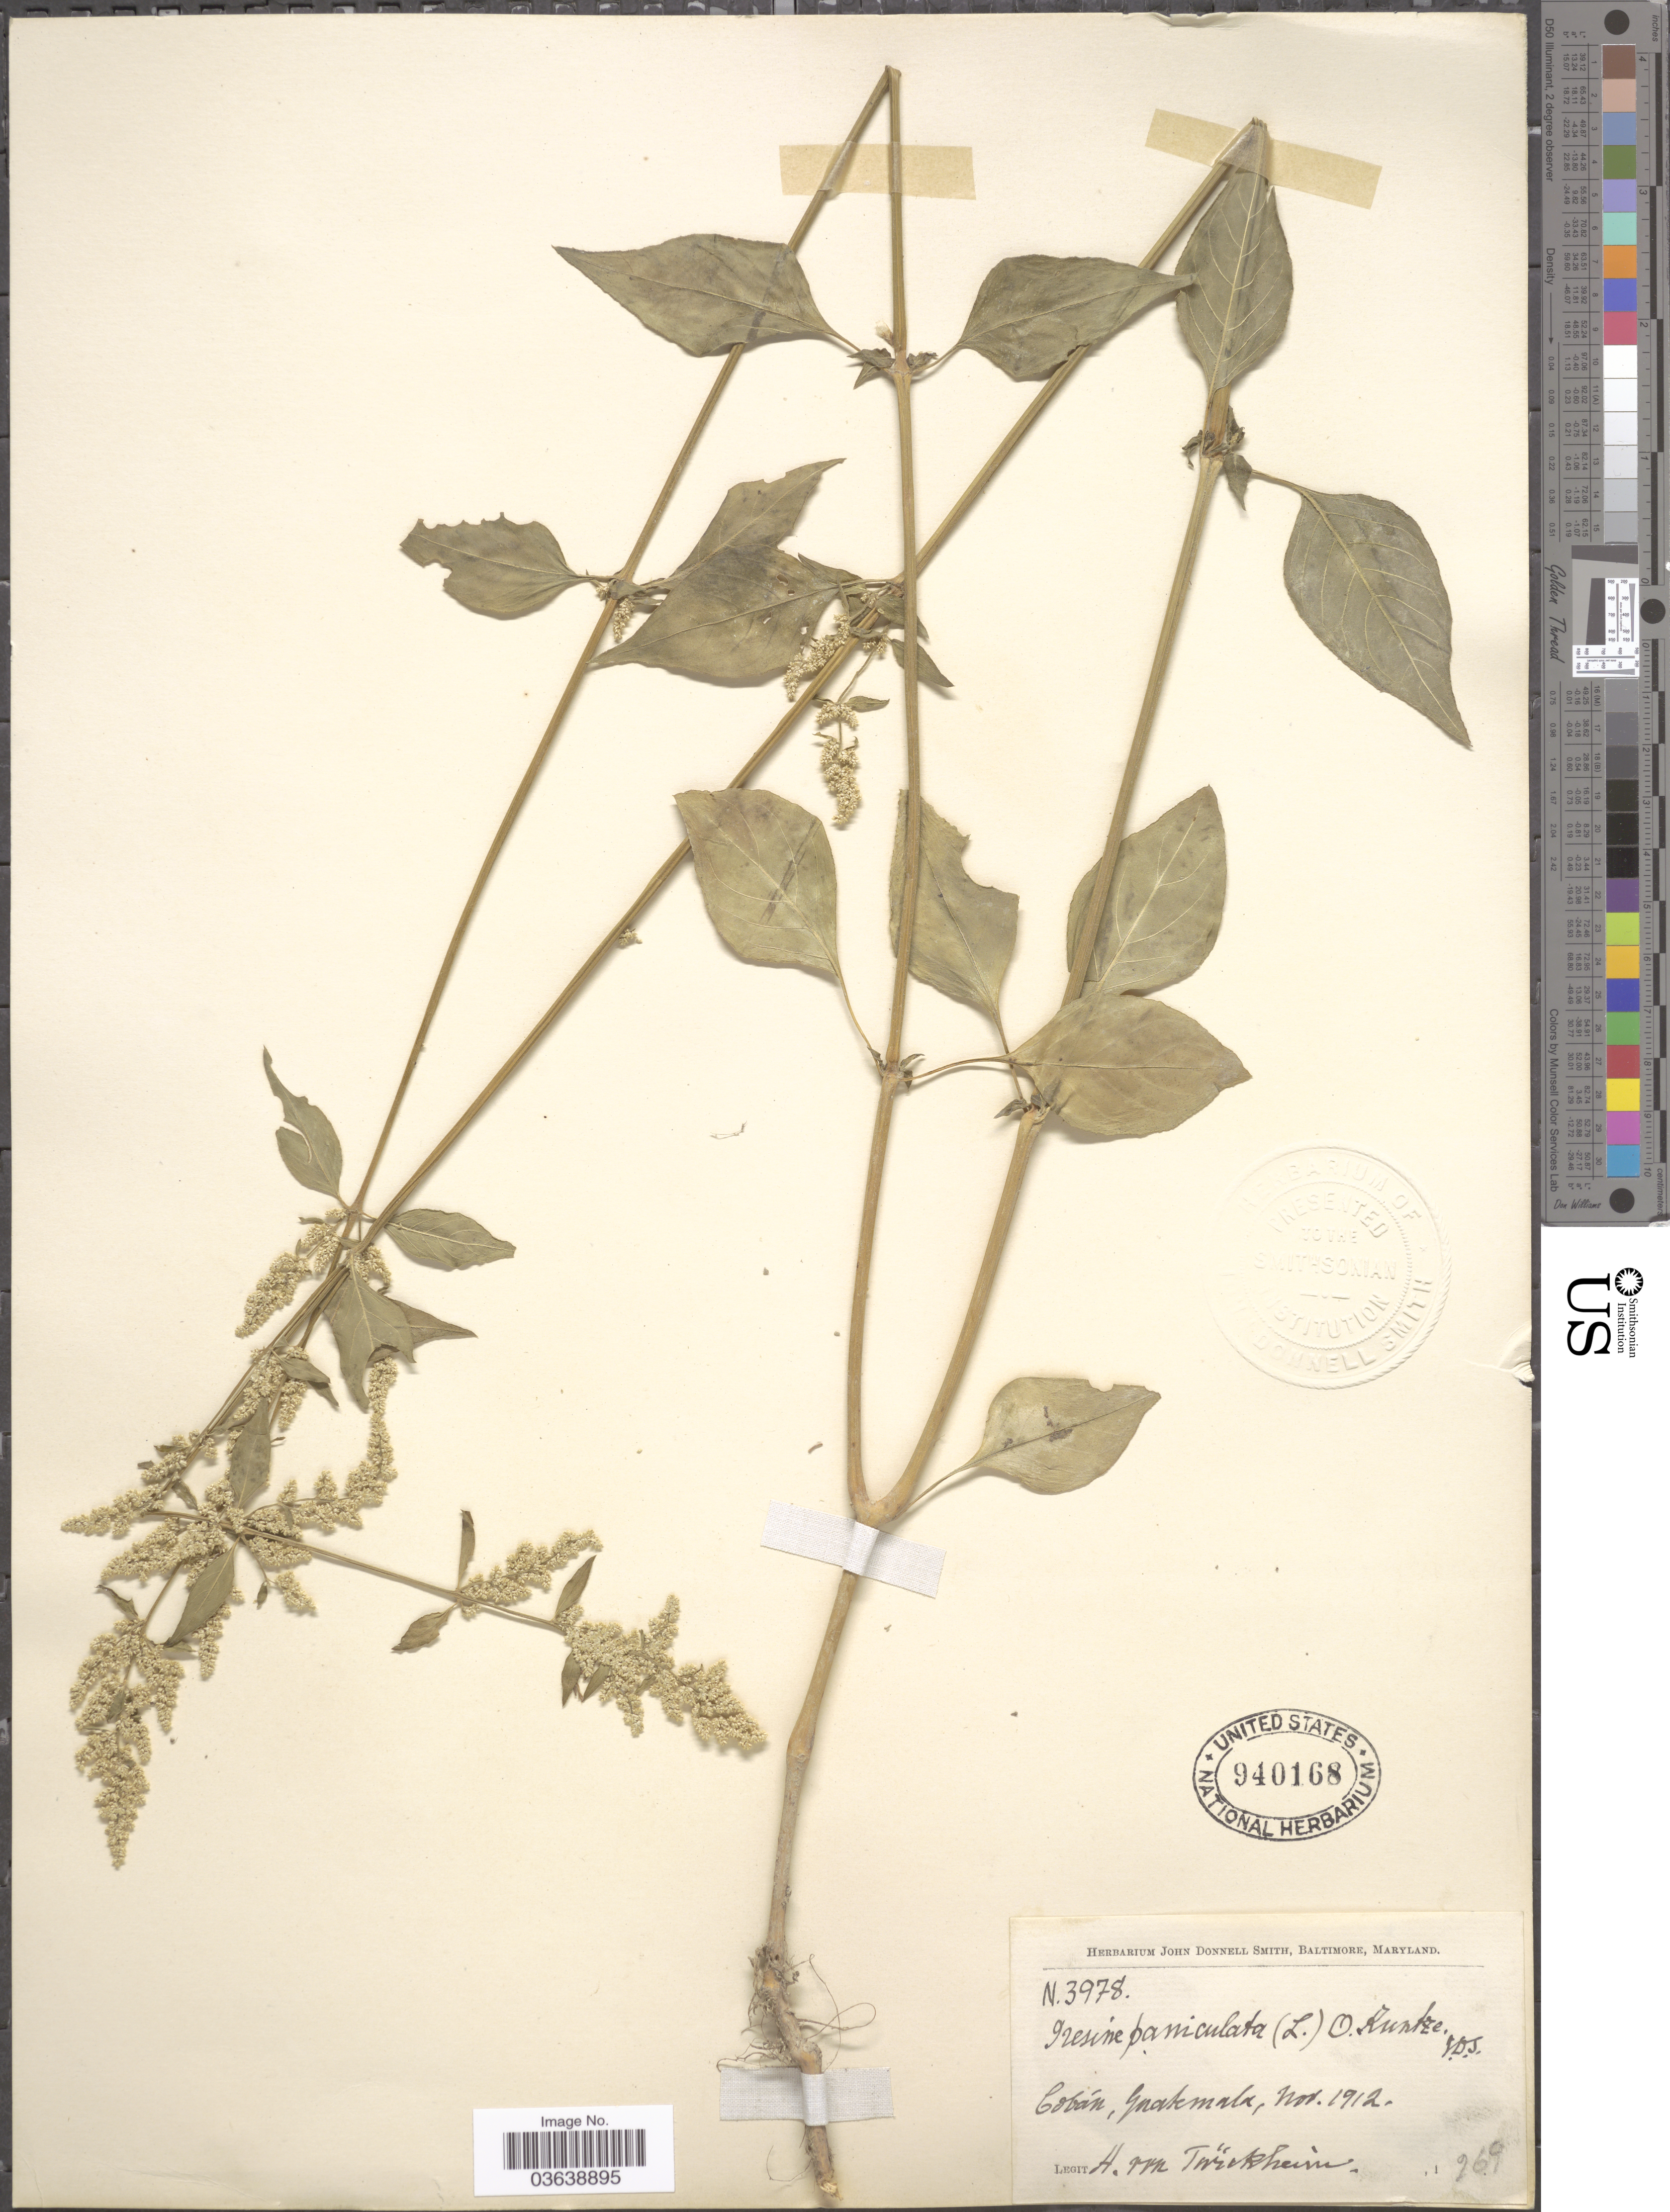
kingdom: Plantae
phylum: Tracheophyta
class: Magnoliopsida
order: Caryophyllales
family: Amaranthaceae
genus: Iresine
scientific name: Iresine celosia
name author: L.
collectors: H. von Türckheim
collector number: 3978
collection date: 1912-11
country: Guatemala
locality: Cobán.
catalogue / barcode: US 940168